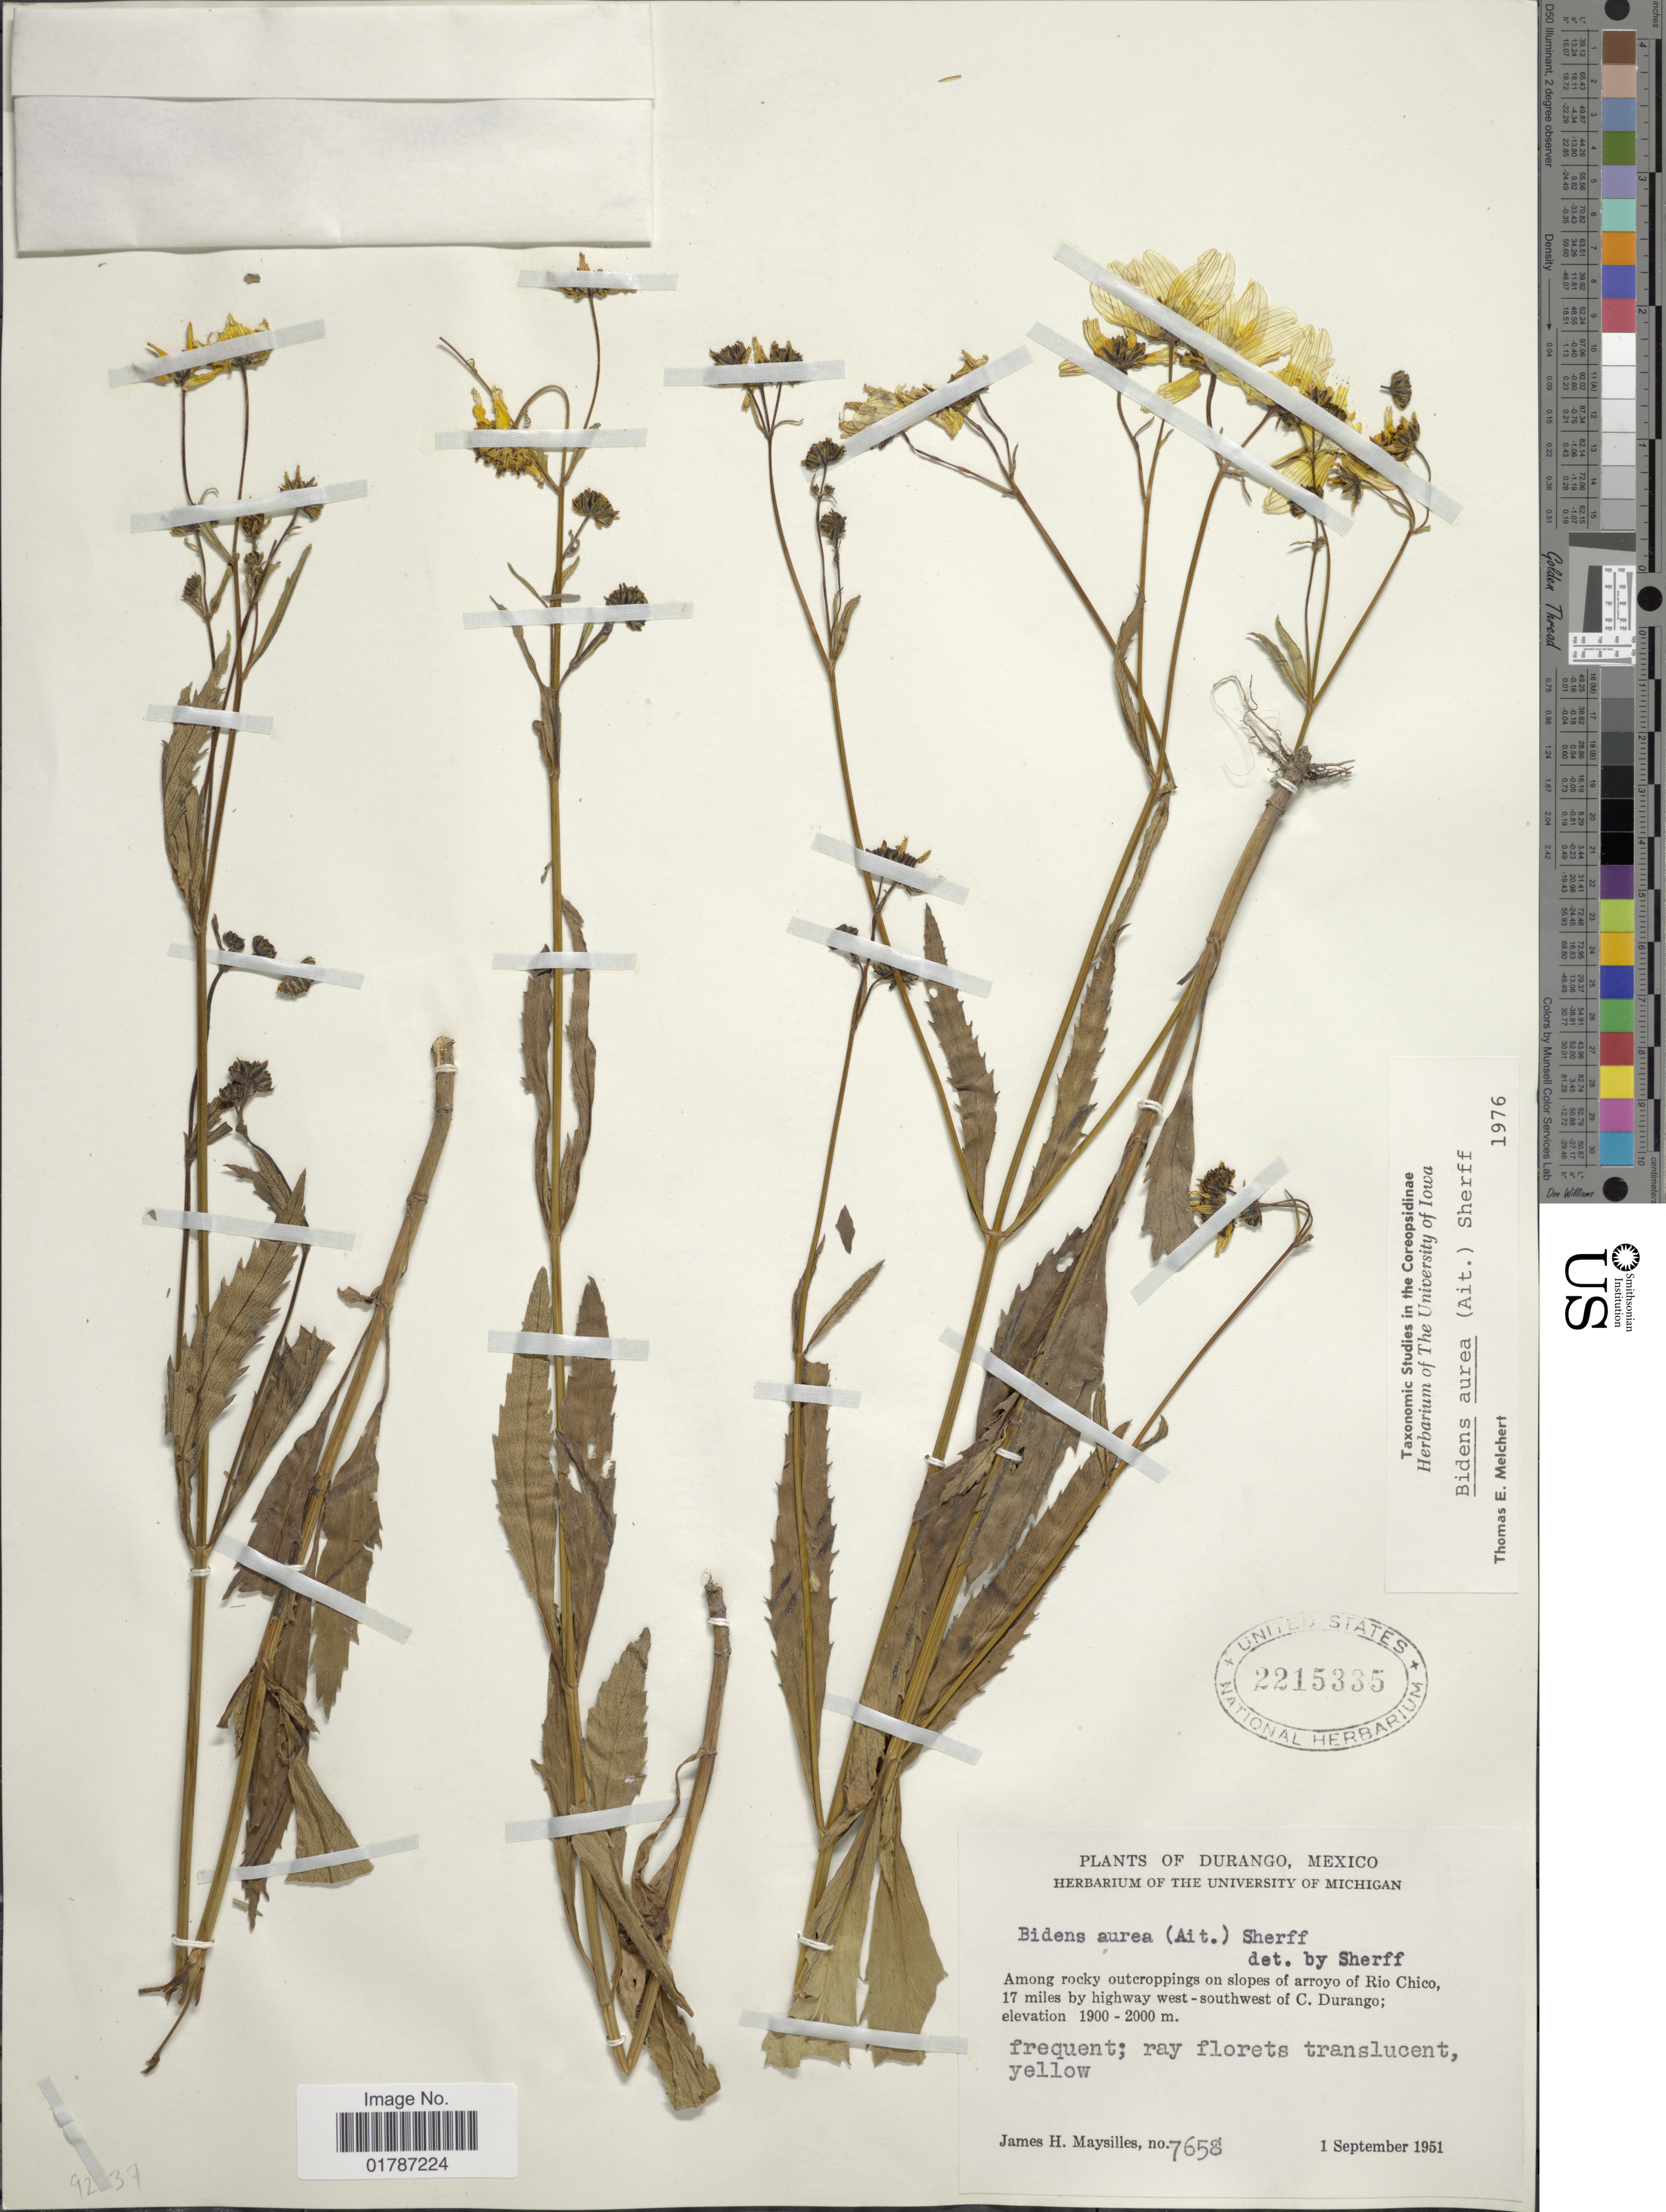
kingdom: Plantae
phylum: Tracheophyta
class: Magnoliopsida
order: Asterales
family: Asteraceae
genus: Bidens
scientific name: Bidens aurea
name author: (Aiton) Sherff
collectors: J. Maysilles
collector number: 7658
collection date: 1951-09-01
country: Mexico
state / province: Durango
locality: Durango, Mexico, Among rocky outcroppings on slopes of arroyo of Rio Chico, 17 miles bu highway west - southwest of C. Durango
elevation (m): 1900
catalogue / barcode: US 2215335